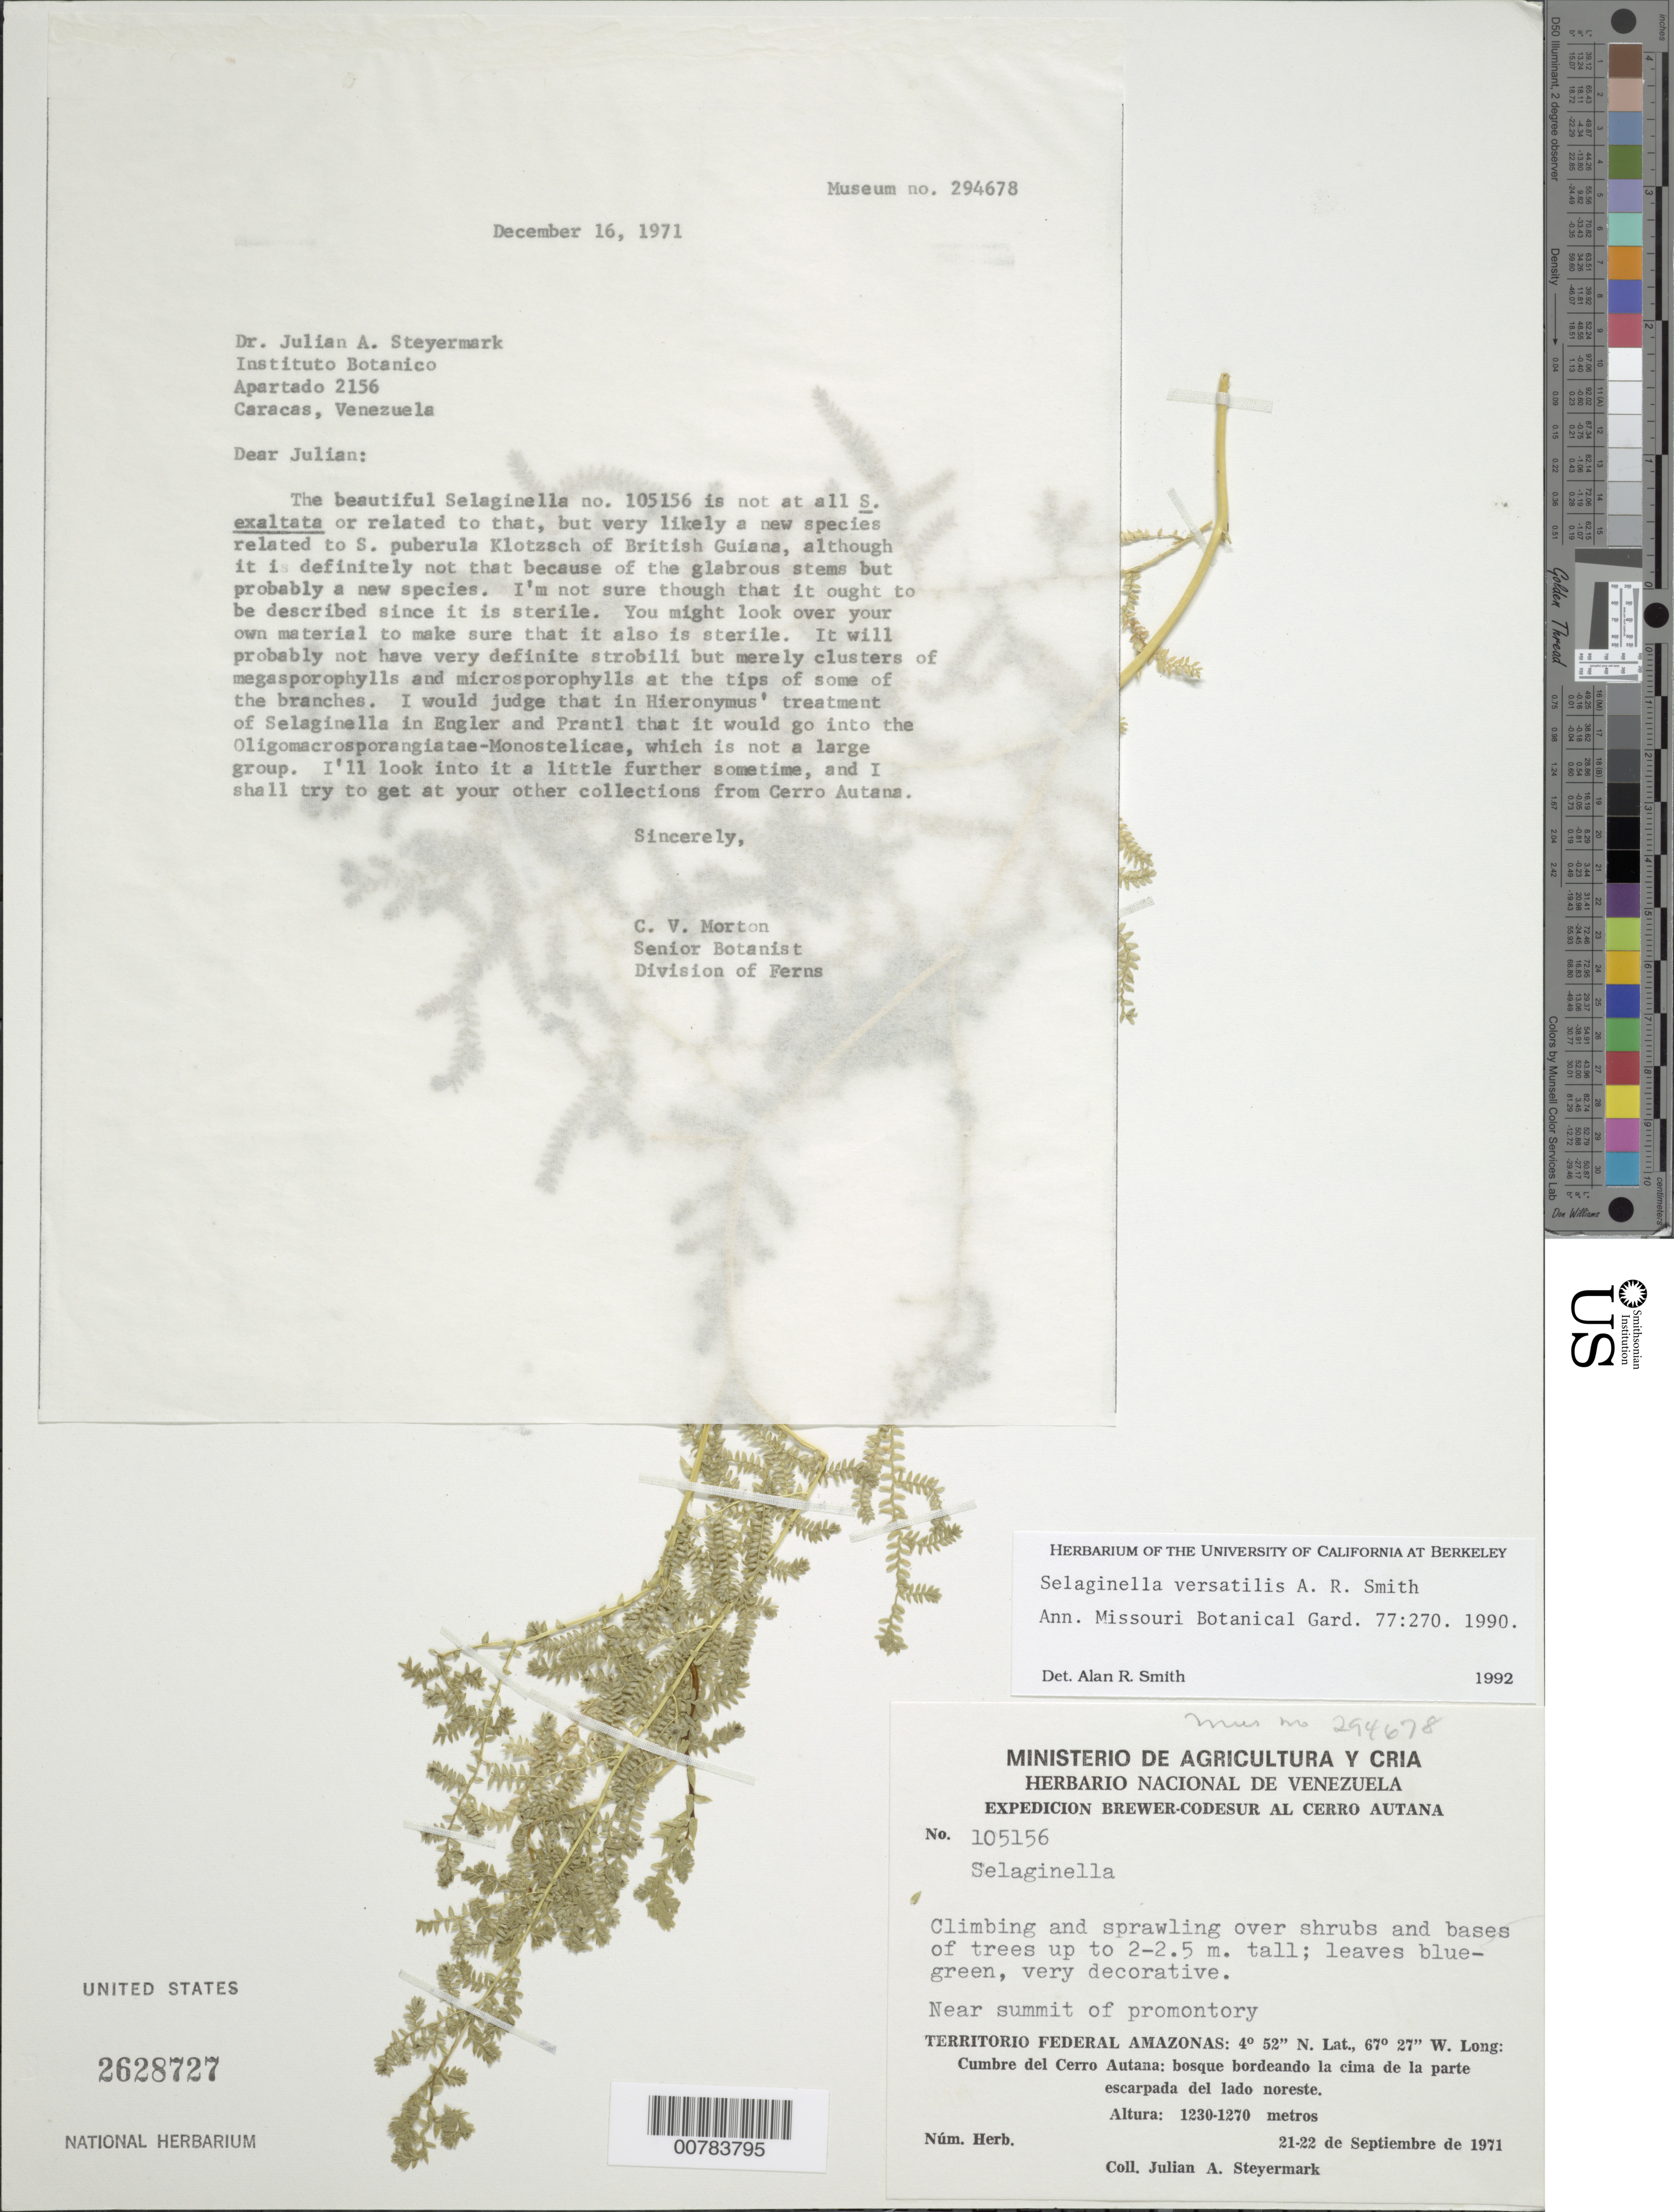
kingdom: Plantae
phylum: Tracheophyta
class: Lycopodiopsida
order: Selaginellales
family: Selaginellaceae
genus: Selaginella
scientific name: Selaginella versatilis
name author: A.R. Sm.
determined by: Smith, Alan R., (UC)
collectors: J. Steyermark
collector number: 105156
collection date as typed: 21-Sep-71 to 22-Sep-71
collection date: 1971-09-21/1971-09-22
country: Venezuela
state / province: Amazonas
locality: Cerro Autana, cumbre, de la parte escarpada del lado NE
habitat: Bosque bordeando la cima de la parte escarpada del lado noreste; moss-covered sandstone rocks, shrubs and bases of trees up to 2-2.5 m.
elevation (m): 1230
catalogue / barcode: US 2628727